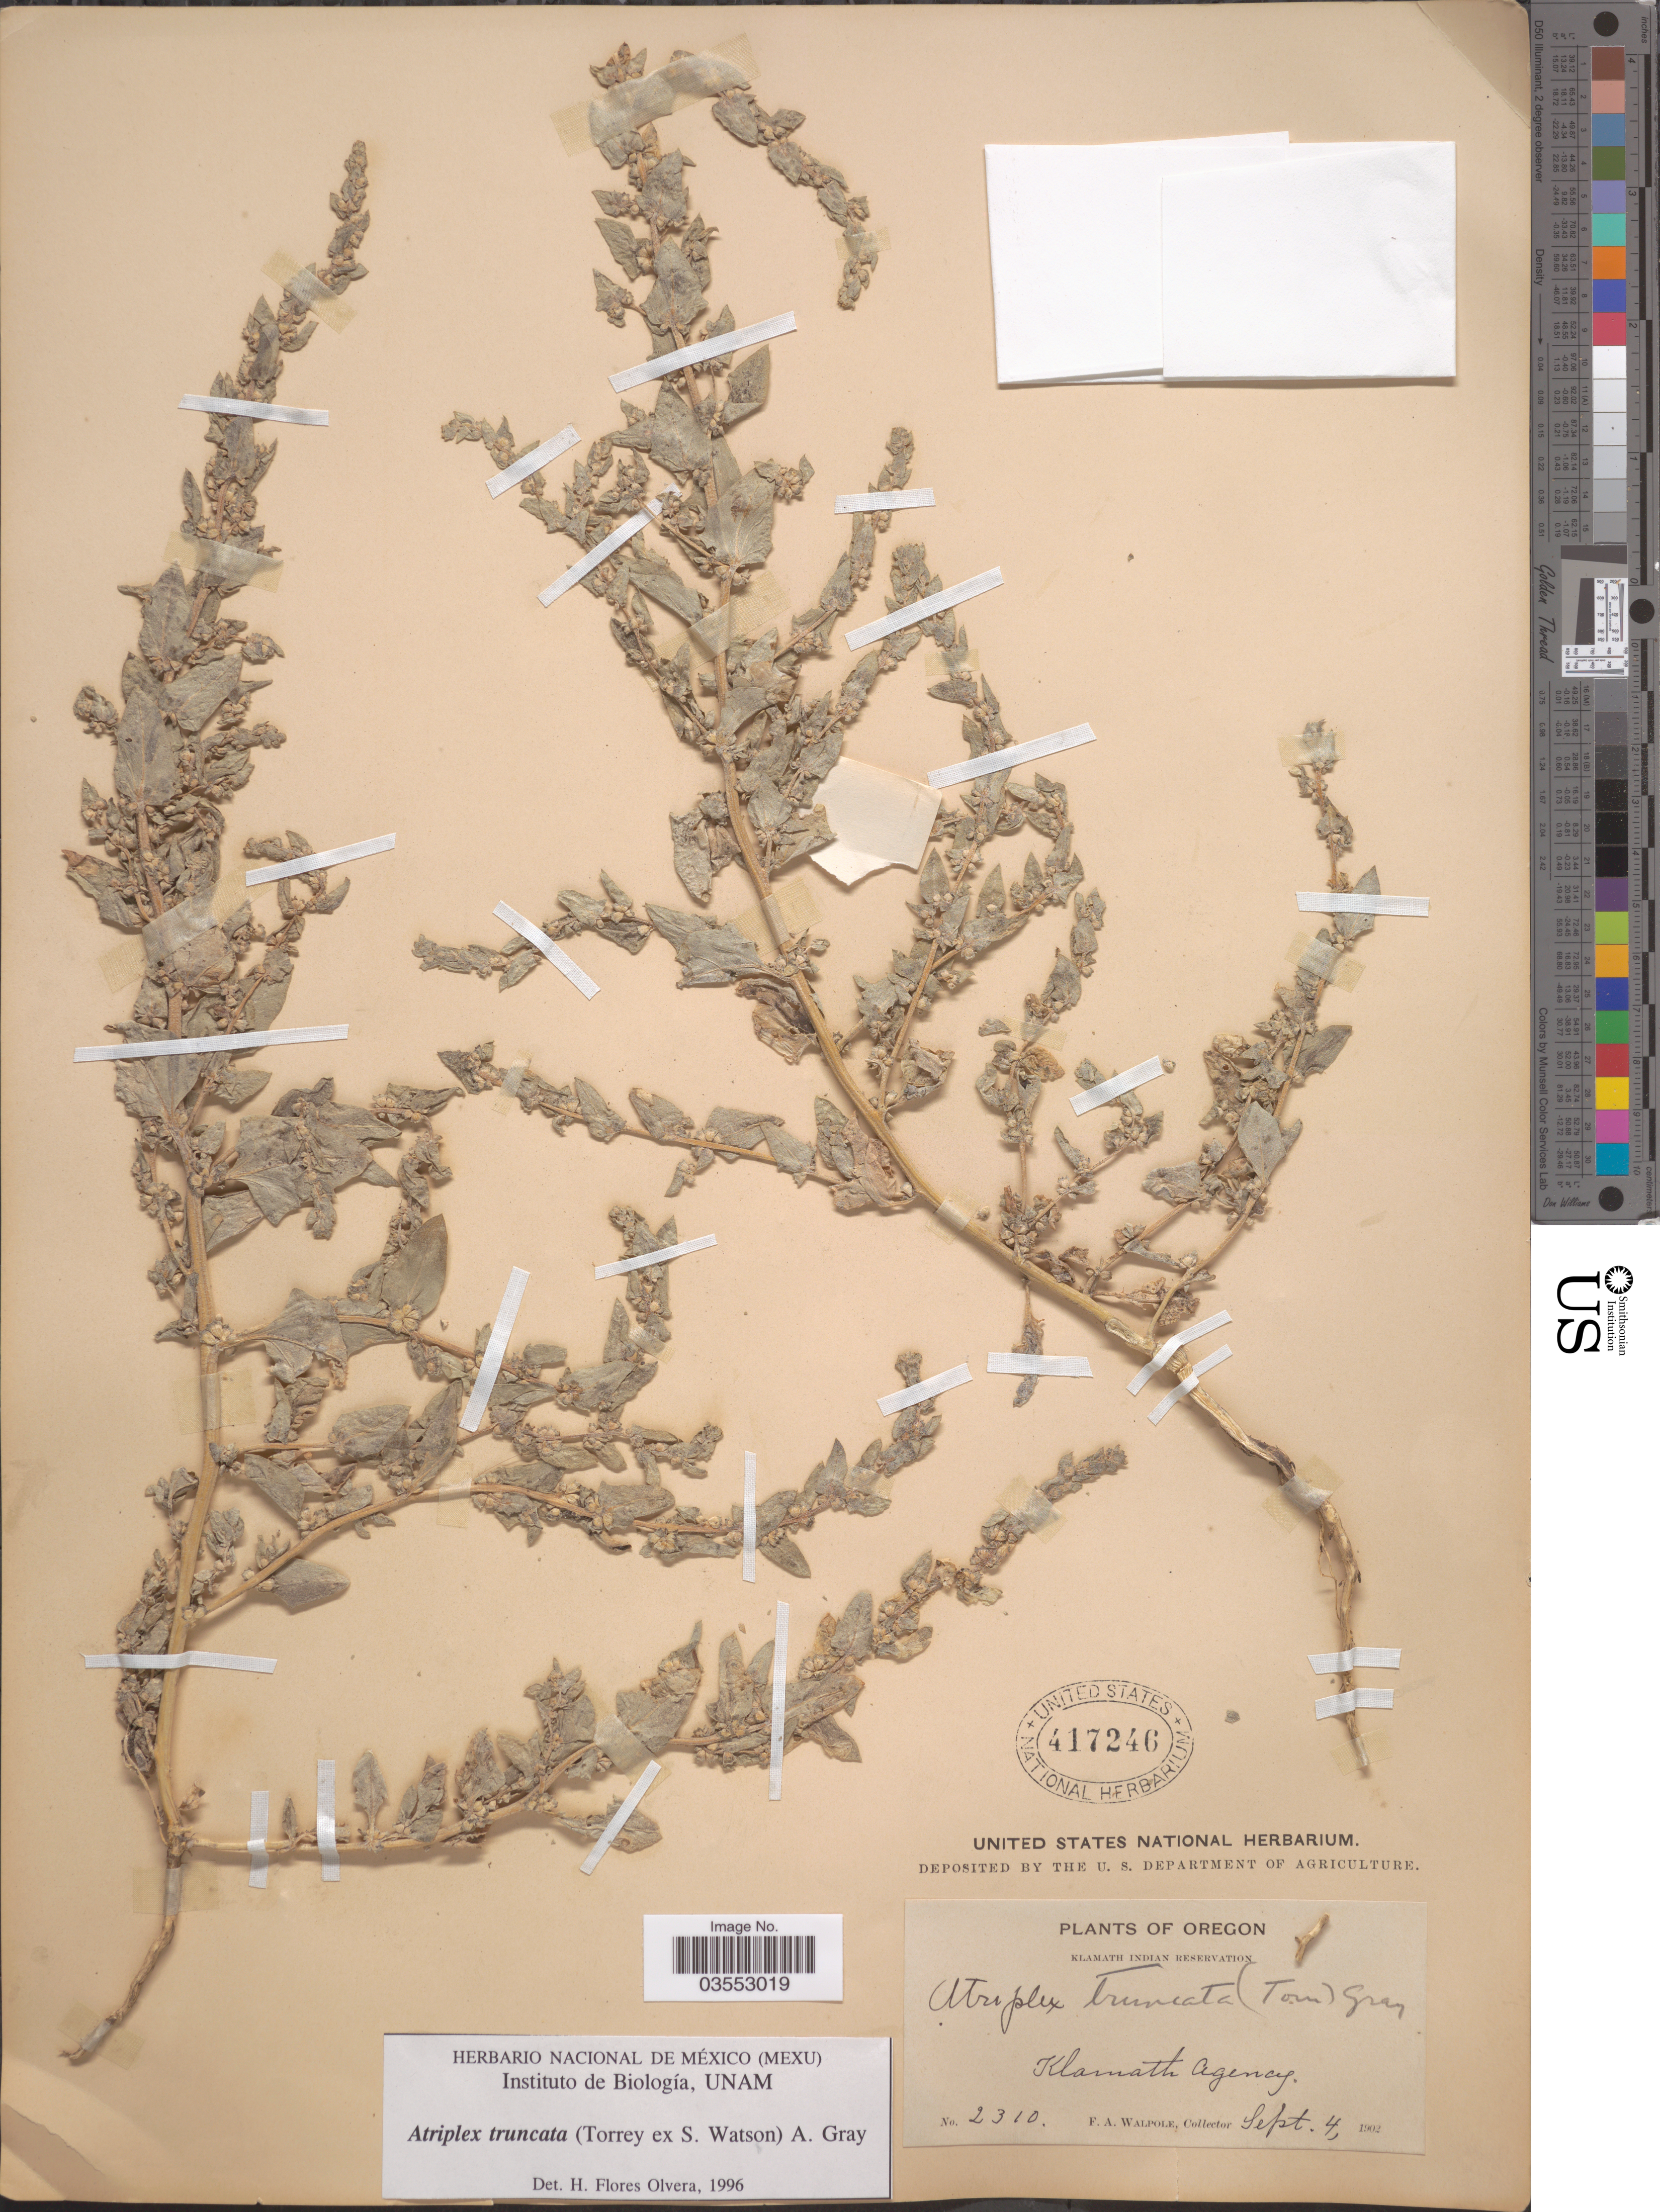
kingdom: Plantae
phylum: Tracheophyta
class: Magnoliopsida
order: Caryophyllales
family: Amaranthaceae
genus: Atriplex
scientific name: Atriplex truncata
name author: (Torr. ex S. Watson) A. Gray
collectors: F. Walpole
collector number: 2310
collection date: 1902-09-04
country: United States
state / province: Oregon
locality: Klamath Indian Reservation. Klamath Agency.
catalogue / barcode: US 417246